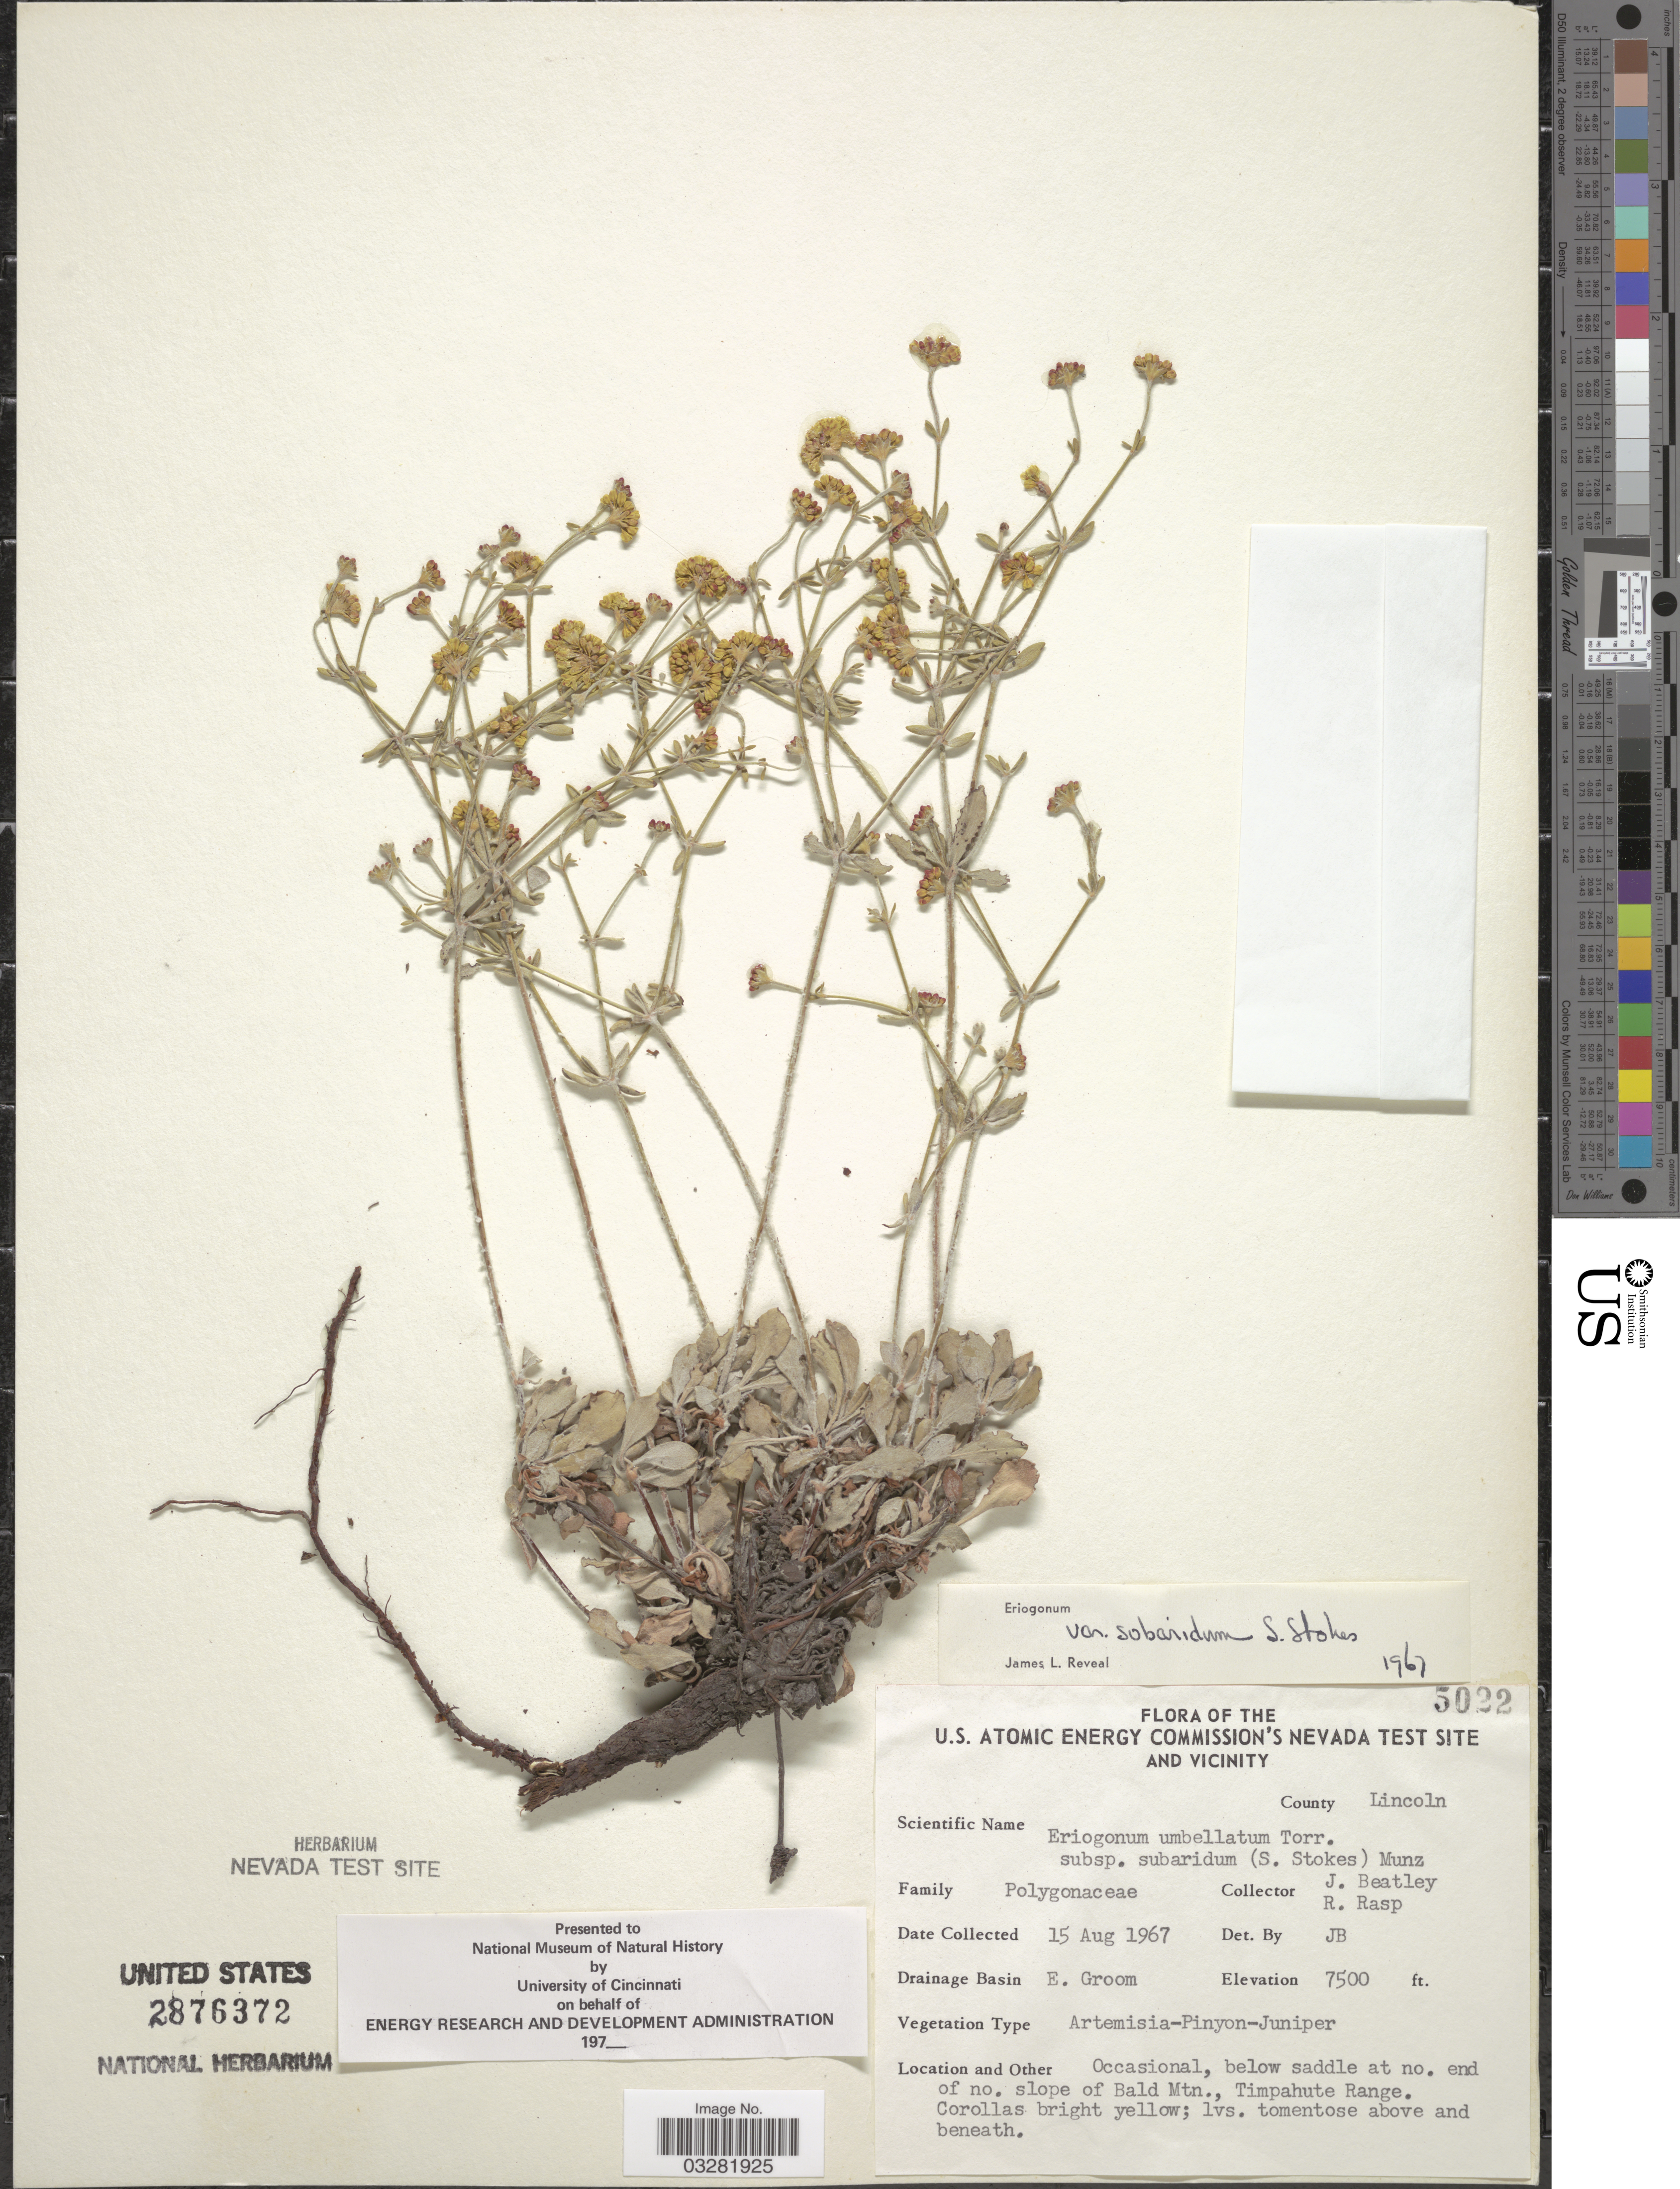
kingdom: Plantae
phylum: Tracheophyta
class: Magnoliopsida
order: Caryophyllales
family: Polygonaceae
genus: Eriogonum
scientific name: Eriogonum umbellatum var. subaridum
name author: S. Stokes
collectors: J. C. Beatley & R. Rasp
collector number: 5022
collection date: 1967-08-15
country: United States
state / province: Nevada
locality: The U.S. Atomic Energy Commission's Nevada Test Site and Vicinity. County Lincoln. Drainage Basin E. Groom. Occasional, below saddle at no. end of no. slope of Bald Mtn., Timpahute Range.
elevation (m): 2286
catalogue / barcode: US 2876372